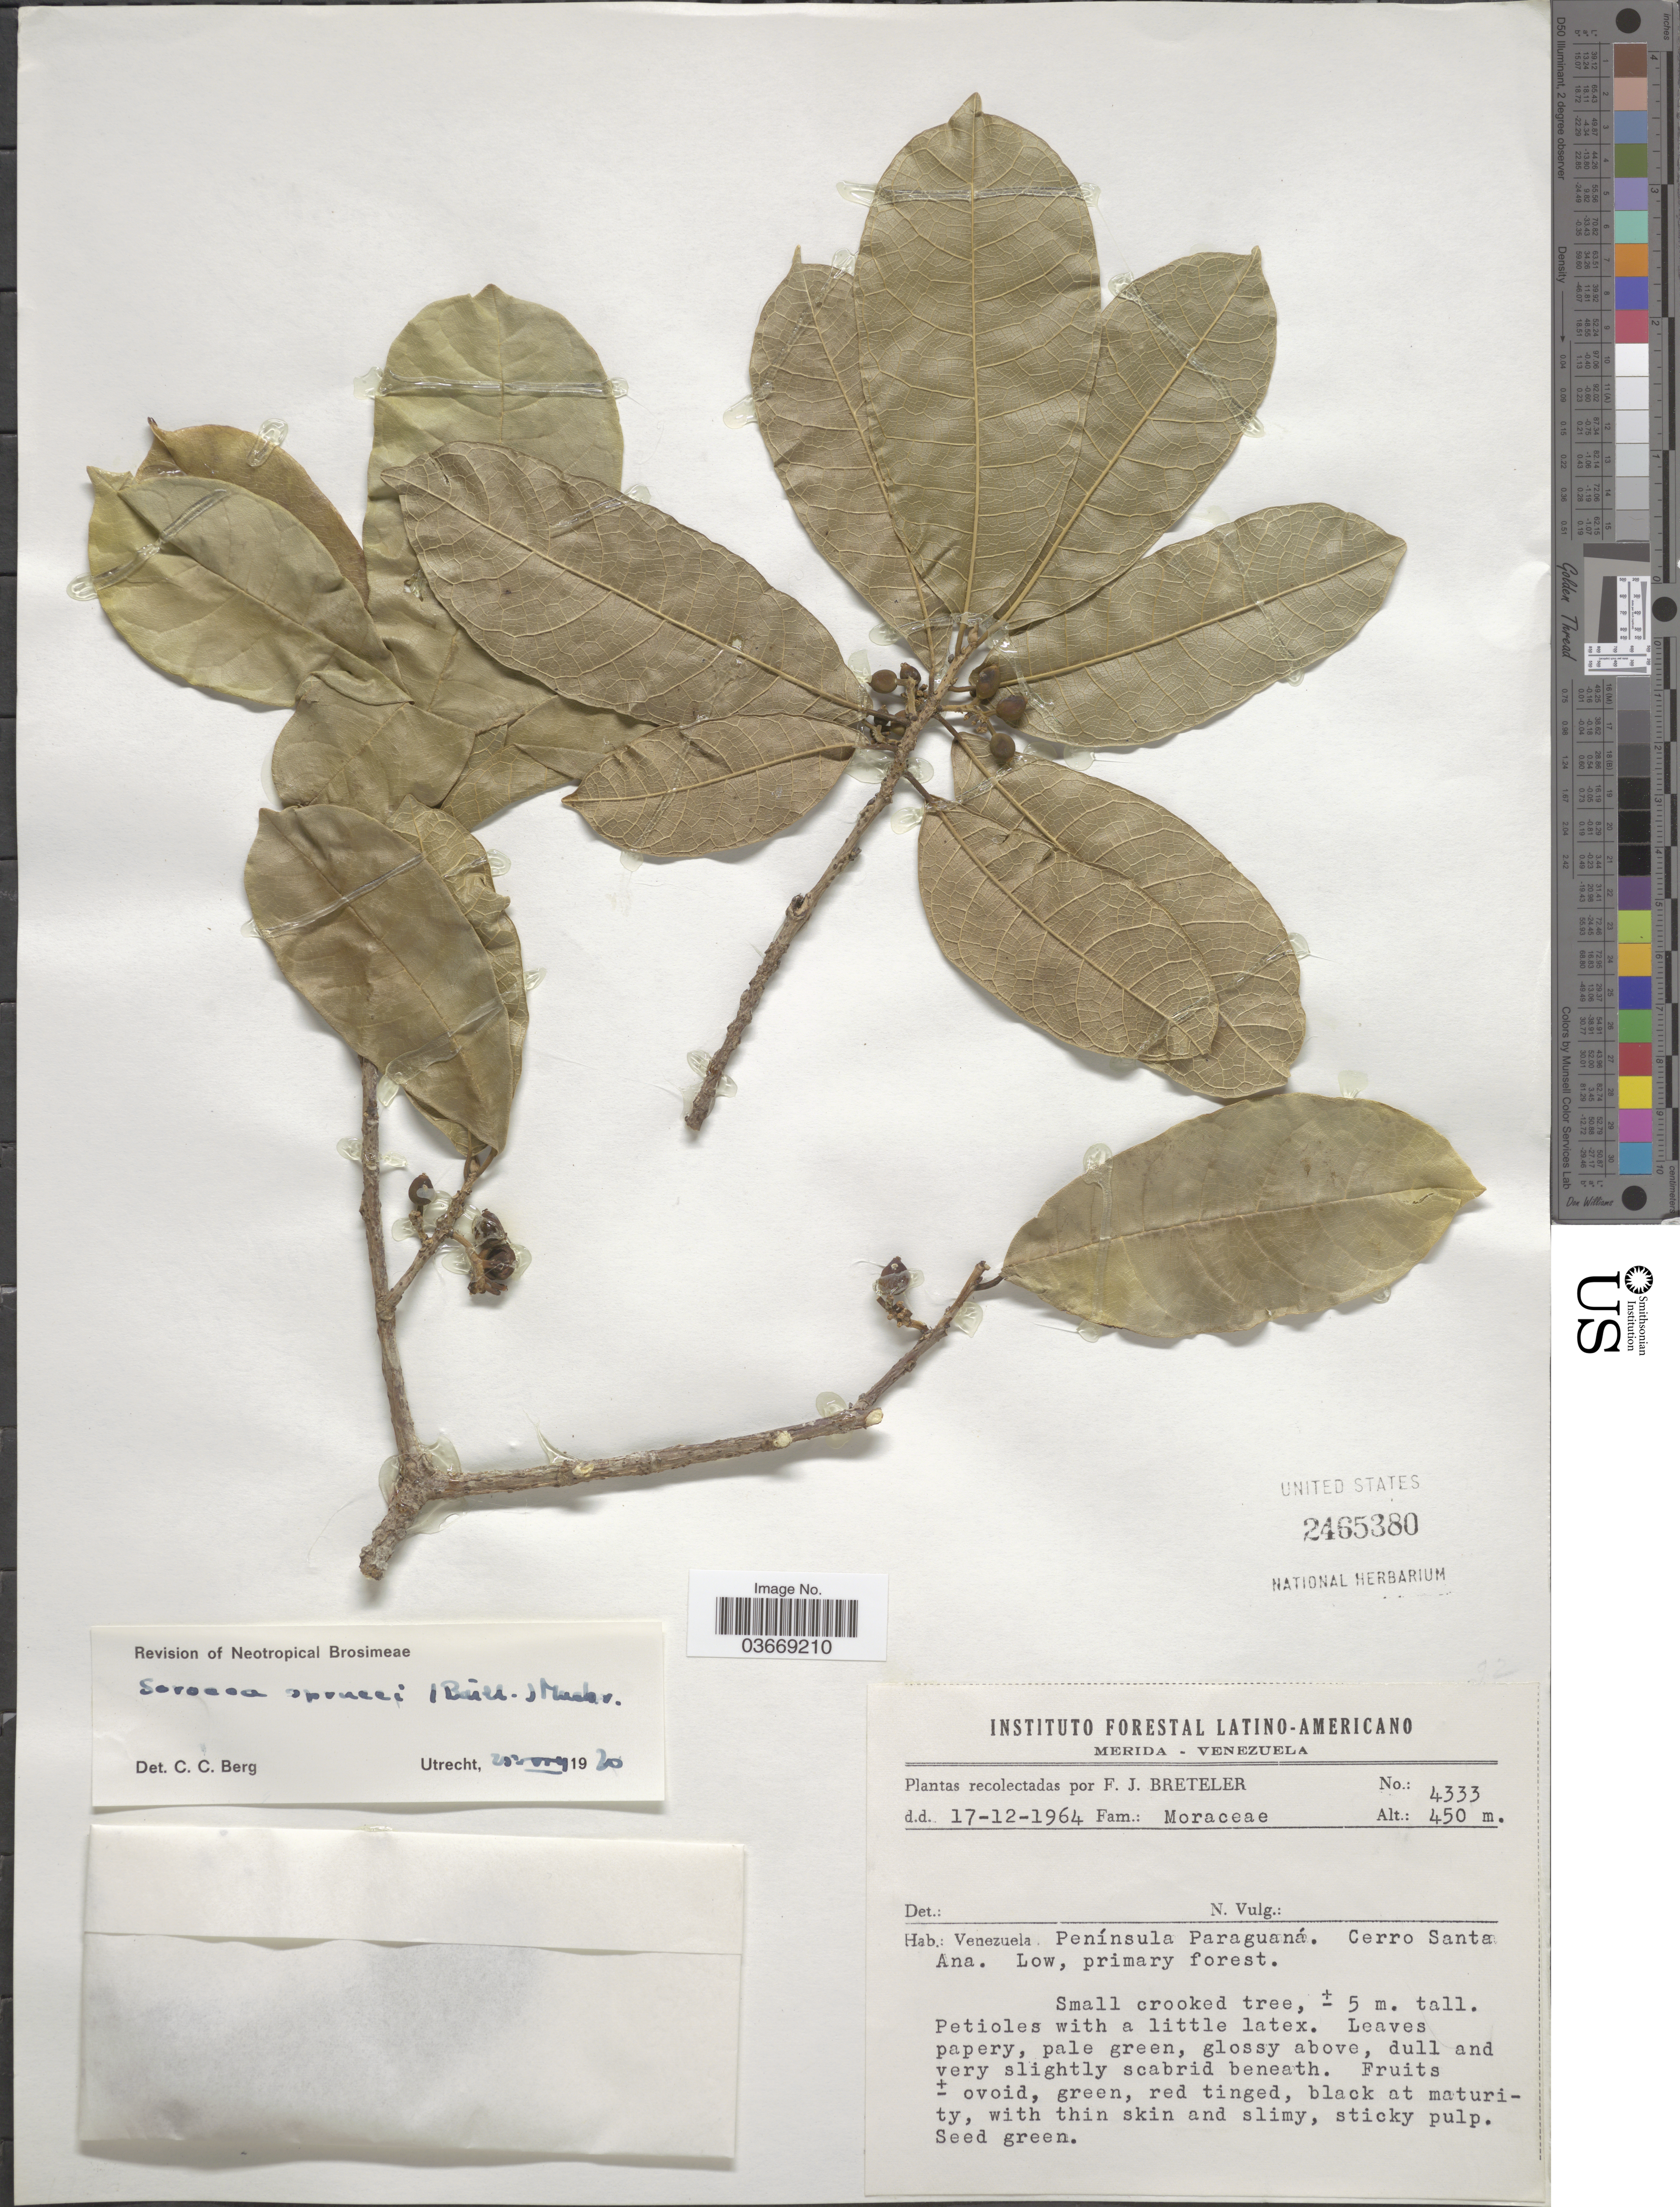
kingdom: Plantae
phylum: Tracheophyta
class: Magnoliopsida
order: Rosales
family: Moraceae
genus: Sorocea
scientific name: Sorocea sprucei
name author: (Baill.) J.F. Macbr.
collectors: F. J. Breteler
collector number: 4333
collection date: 1964-12-17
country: Venezuela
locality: Península Paraguaná. Cerro Santa Ana.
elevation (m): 450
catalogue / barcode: US 2465380